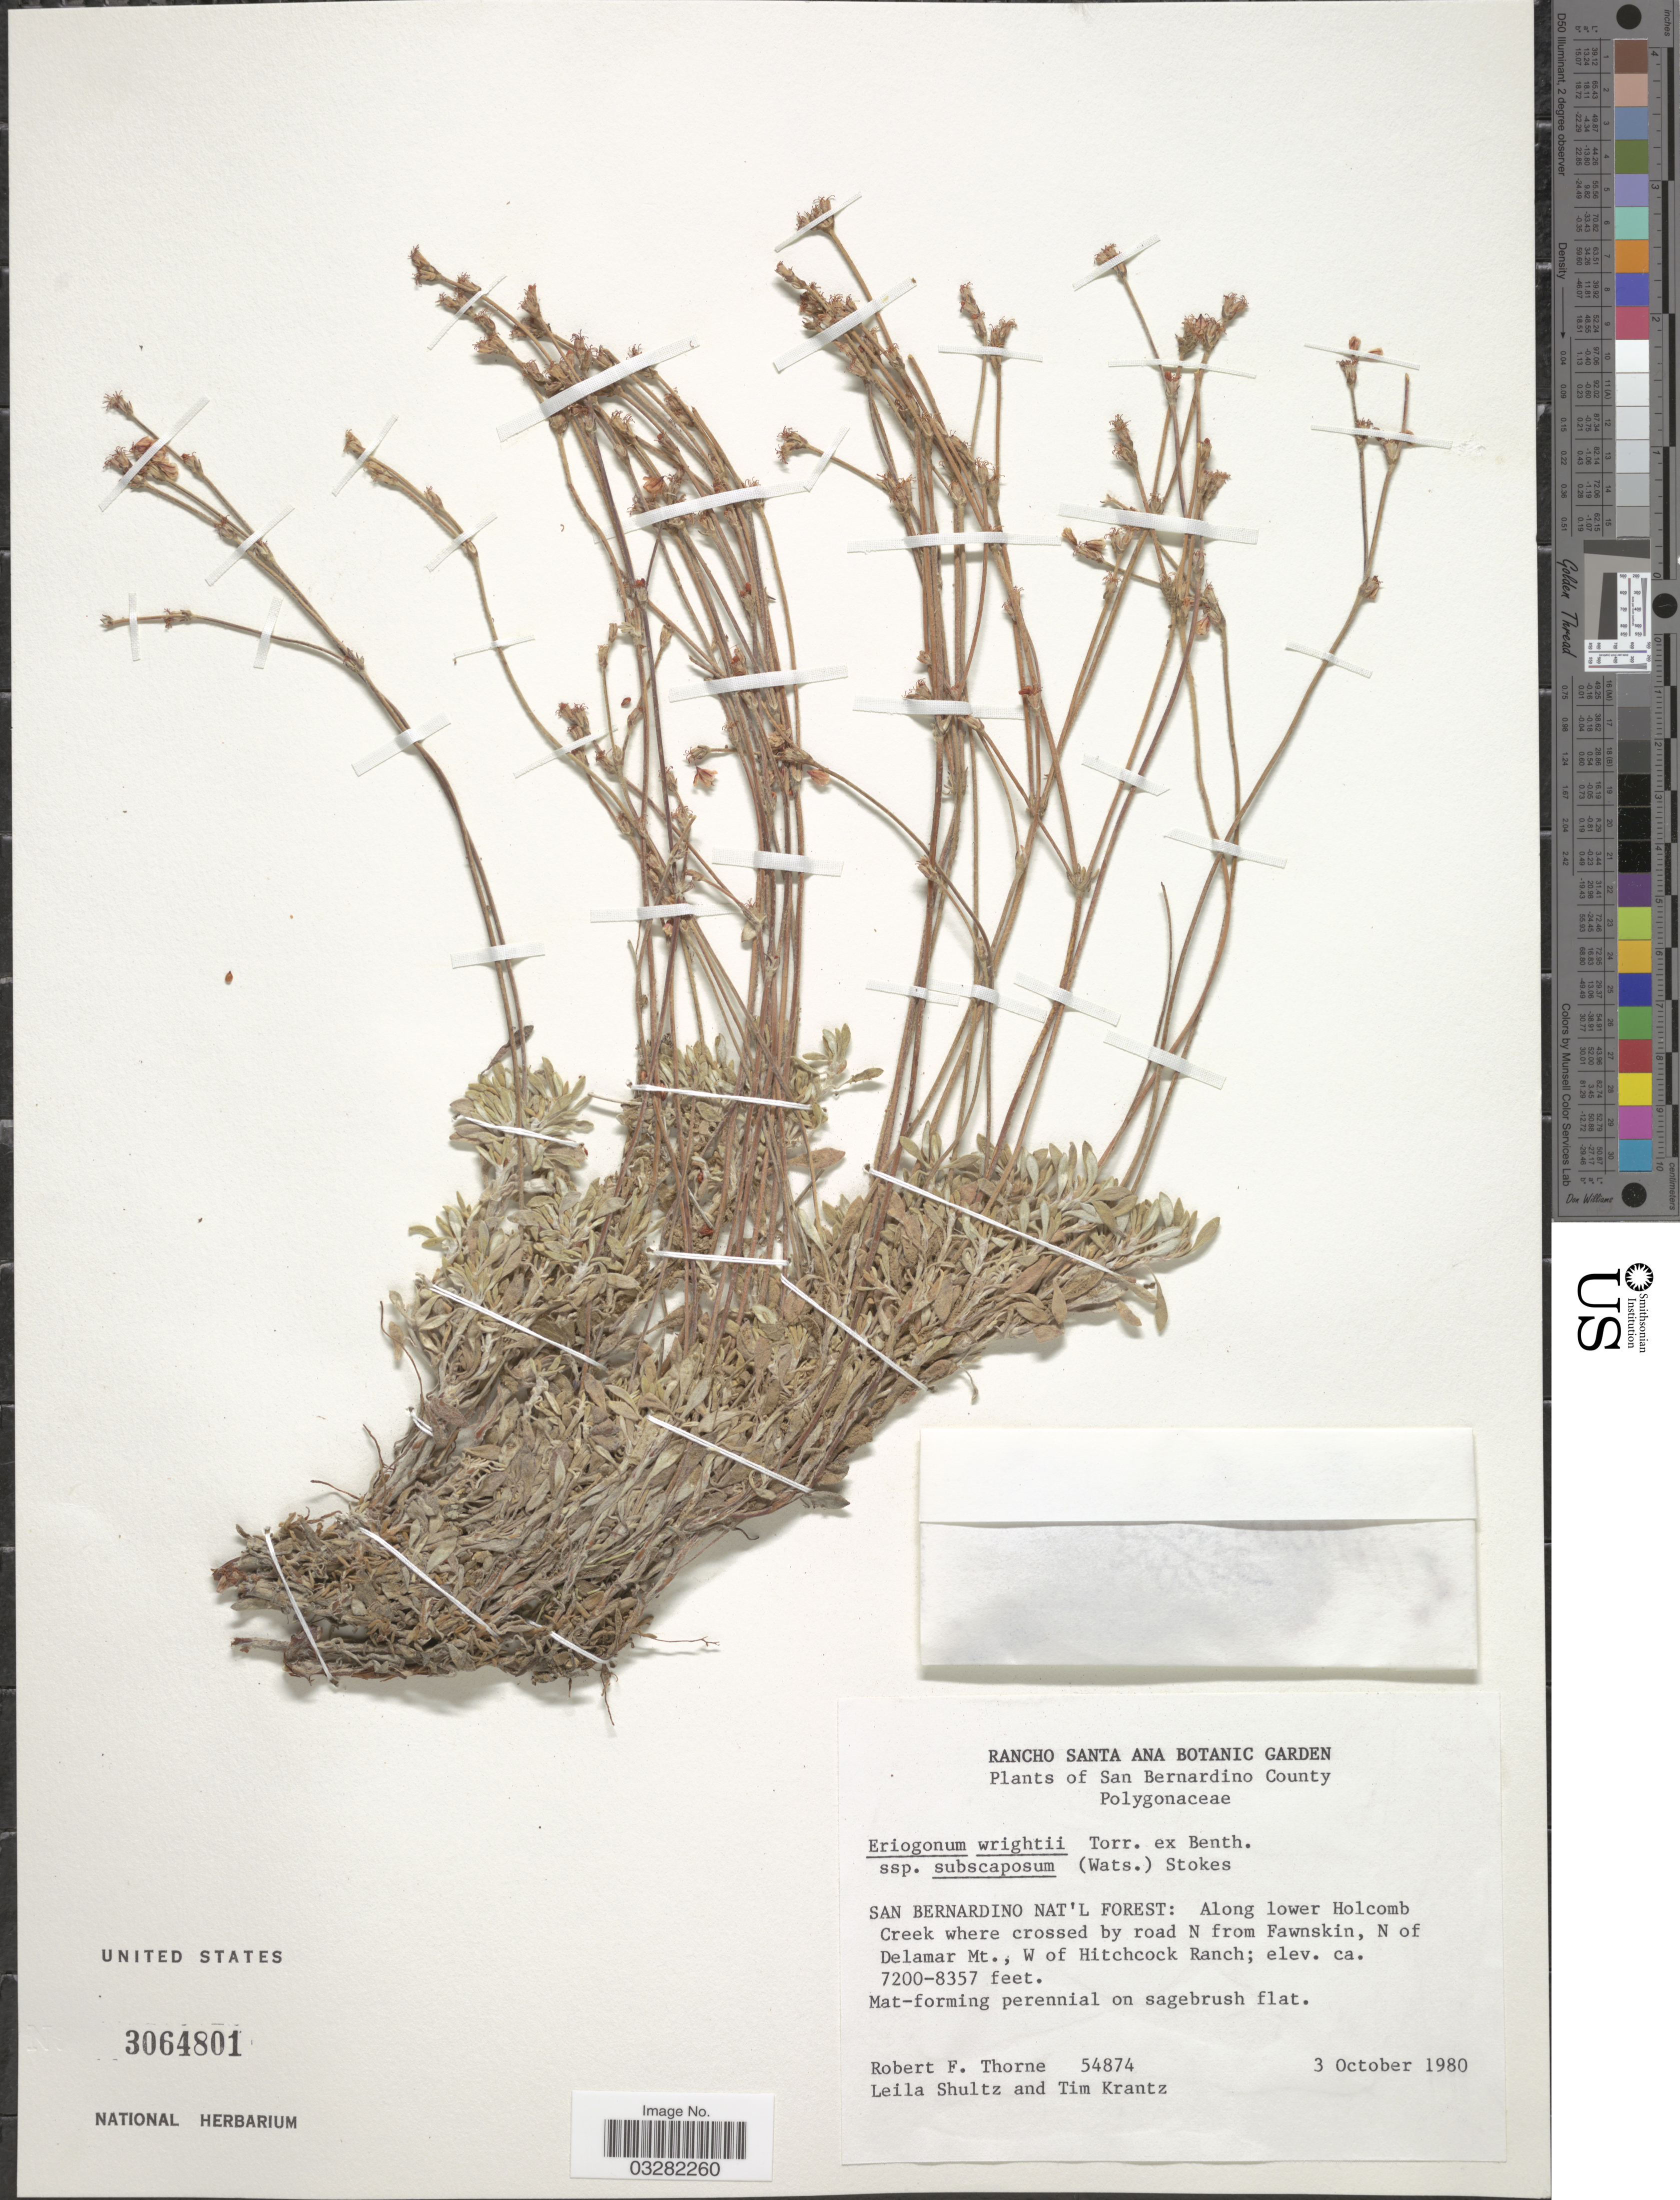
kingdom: Plantae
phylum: Tracheophyta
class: Magnoliopsida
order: Caryophyllales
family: Polygonaceae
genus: Eriogonum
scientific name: Eriogonum wrightii var. subscaposum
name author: S. Watson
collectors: R. F. Thorne, L. Shultz & T. Krantz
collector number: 54874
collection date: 1980-10-03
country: United States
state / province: California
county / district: San Bernardino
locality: San Bernardino County. San Bernardino Nat'l Forest: Along lower Holcomb Creek where crossed by road N from Fawnskin, N of Delamar Mt., W of Hitchcock Ranch.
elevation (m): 2195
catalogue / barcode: US 3064801